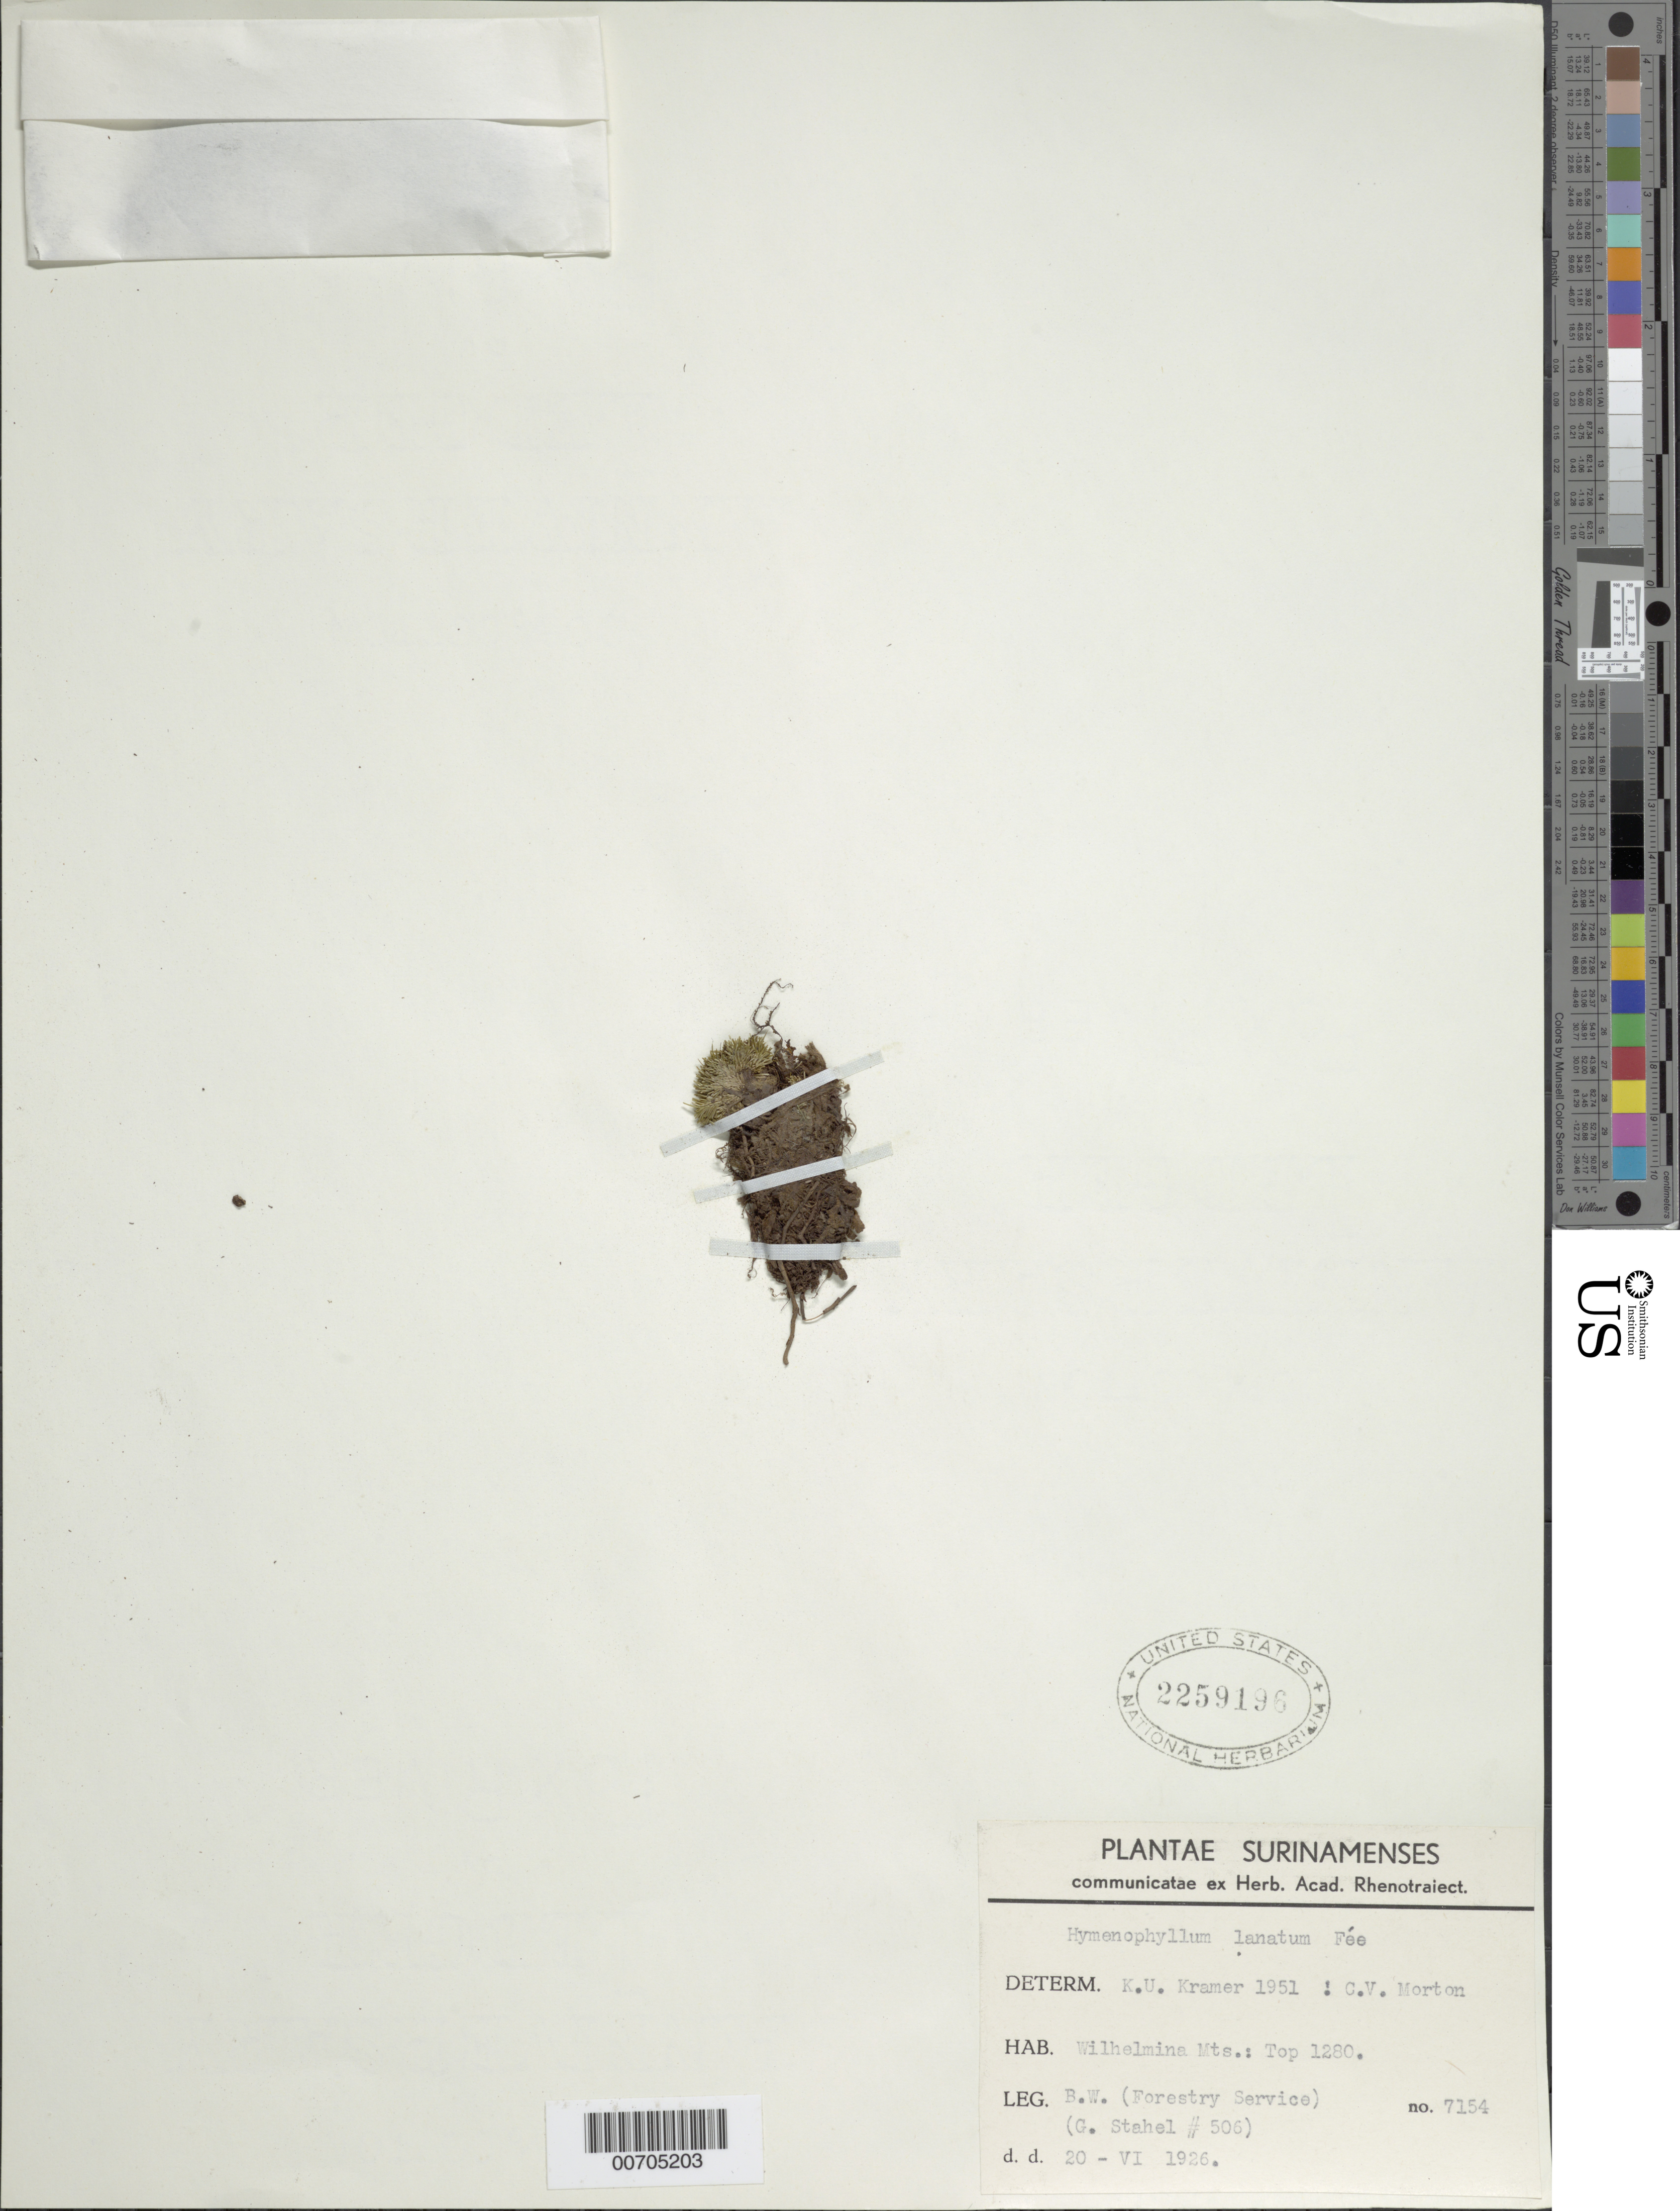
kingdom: Plantae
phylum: Tracheophyta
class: Polypodiopsida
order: Hymenophyllales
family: Hymenophyllaceae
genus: Hymenophyllum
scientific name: Hymenophyllum lanatum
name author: Fée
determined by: Morton, C. V.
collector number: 7154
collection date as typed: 20-Jun-26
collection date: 1926-06-20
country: Suriname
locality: Wilhelminagebergte (Wilhelmina Mts.), top 1280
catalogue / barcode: US 2259196